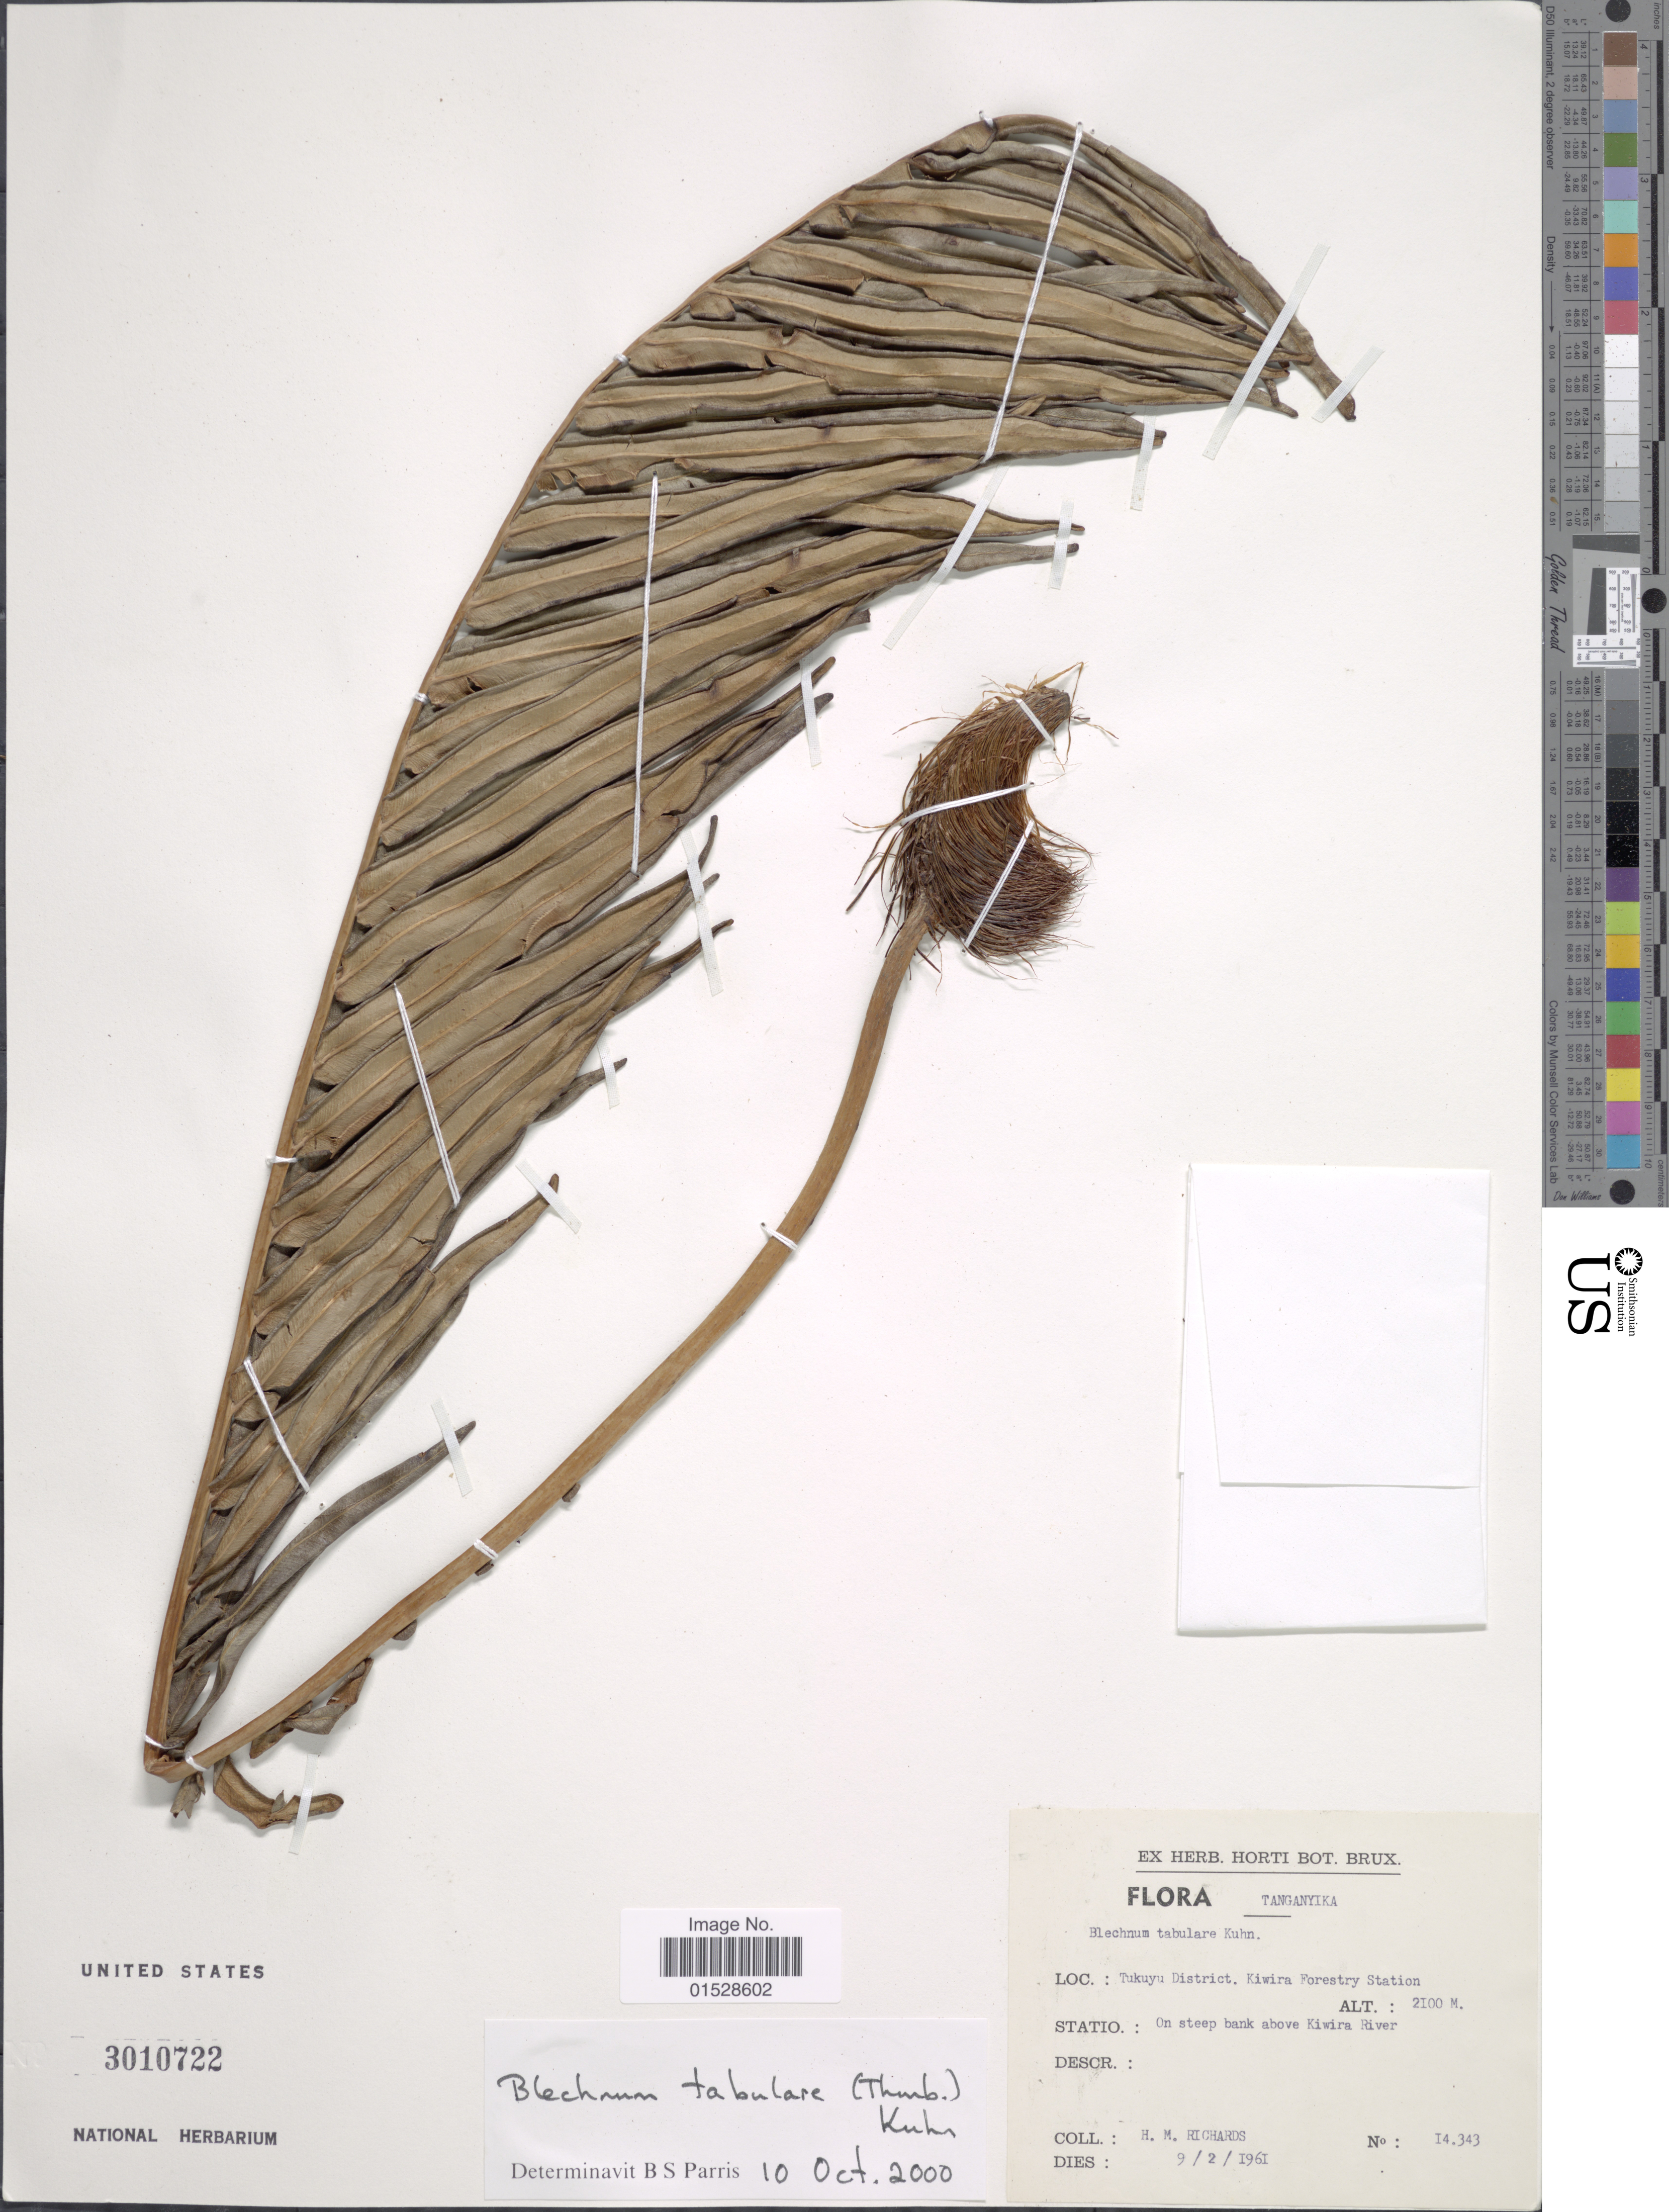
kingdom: Plantae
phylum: Tracheophyta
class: Polypodiopsida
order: Polypodiales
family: Blechnaceae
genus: Blechnum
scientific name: Blechnum tabulare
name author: (Thunb.) Kuhn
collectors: H. Richards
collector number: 14343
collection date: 1961-02-09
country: Tanzania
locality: Tanganyika, Tukuyu District, Kiwira Forestry Station, on steep bank above Kiwira River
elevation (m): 2100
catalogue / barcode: US 3010722